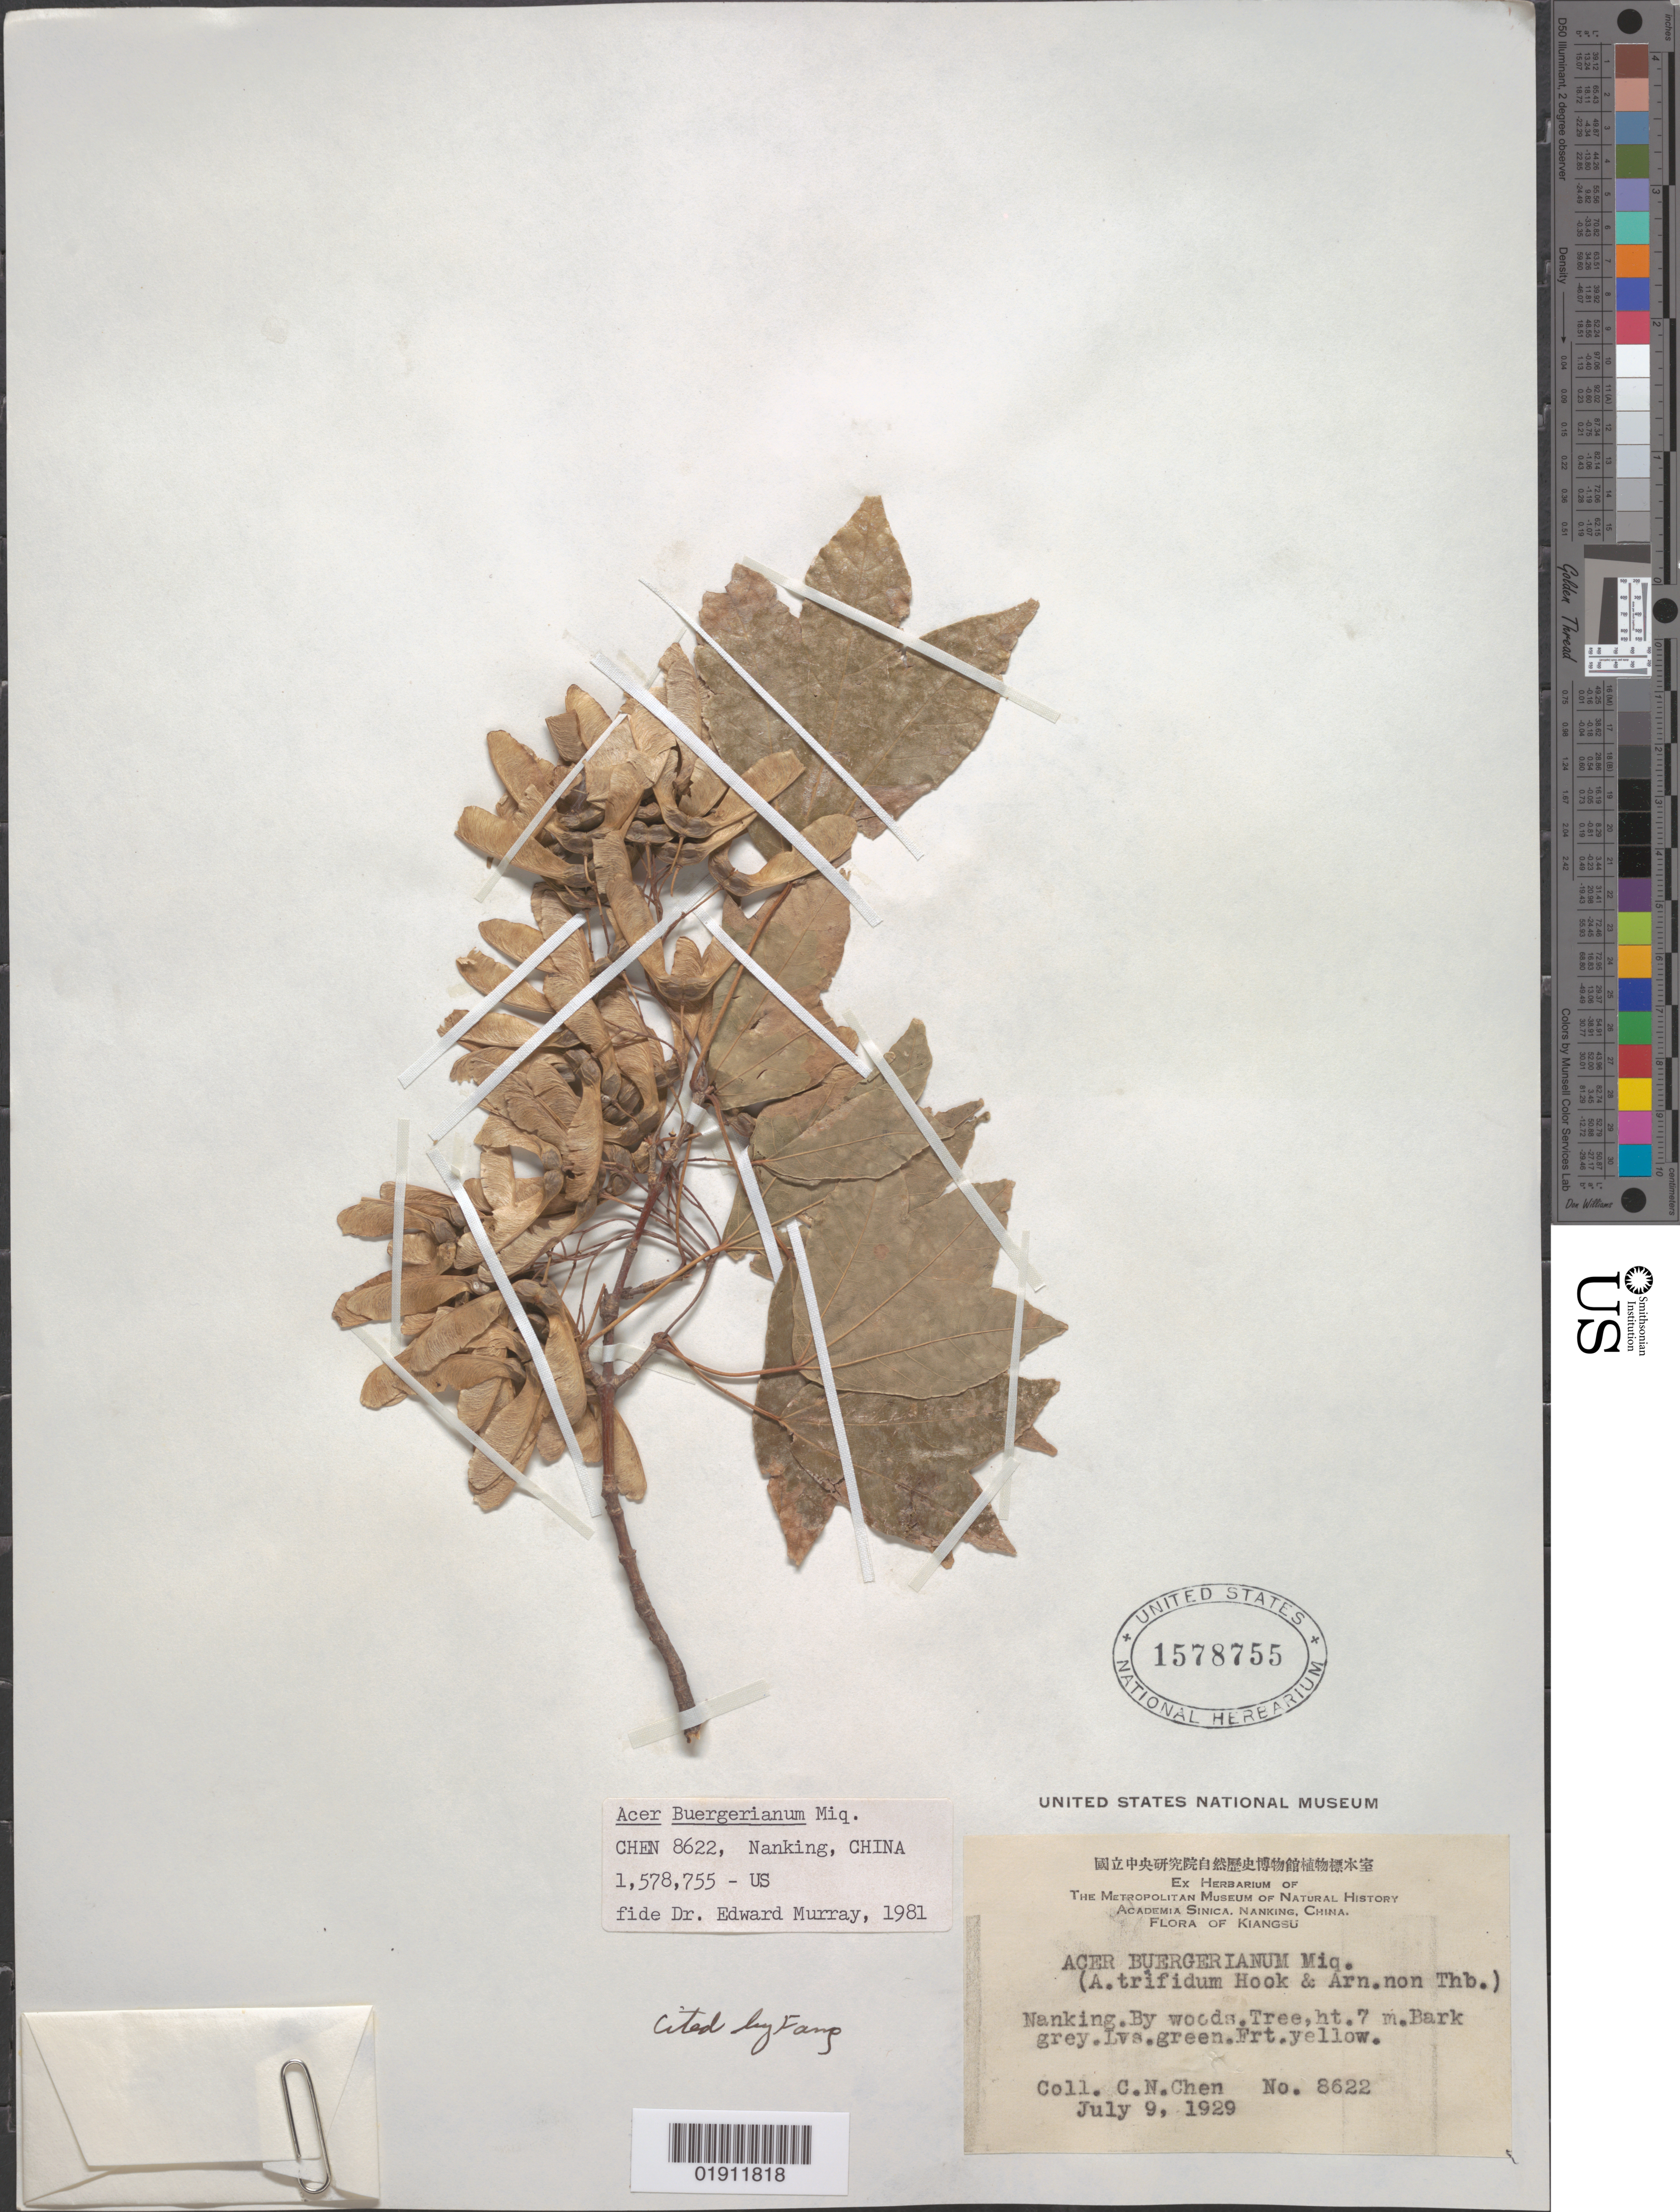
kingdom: Plantae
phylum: Tracheophyta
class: Magnoliopsida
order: Sapindales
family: Sapindaceae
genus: Acer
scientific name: Acer buergerianum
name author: Miq.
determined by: Murray, Edward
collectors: C. Chen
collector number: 8622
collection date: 1929-07-09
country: China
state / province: Jiangxi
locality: Kiangsi [Jiangxi], Nanking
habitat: By woods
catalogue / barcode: US 1578755